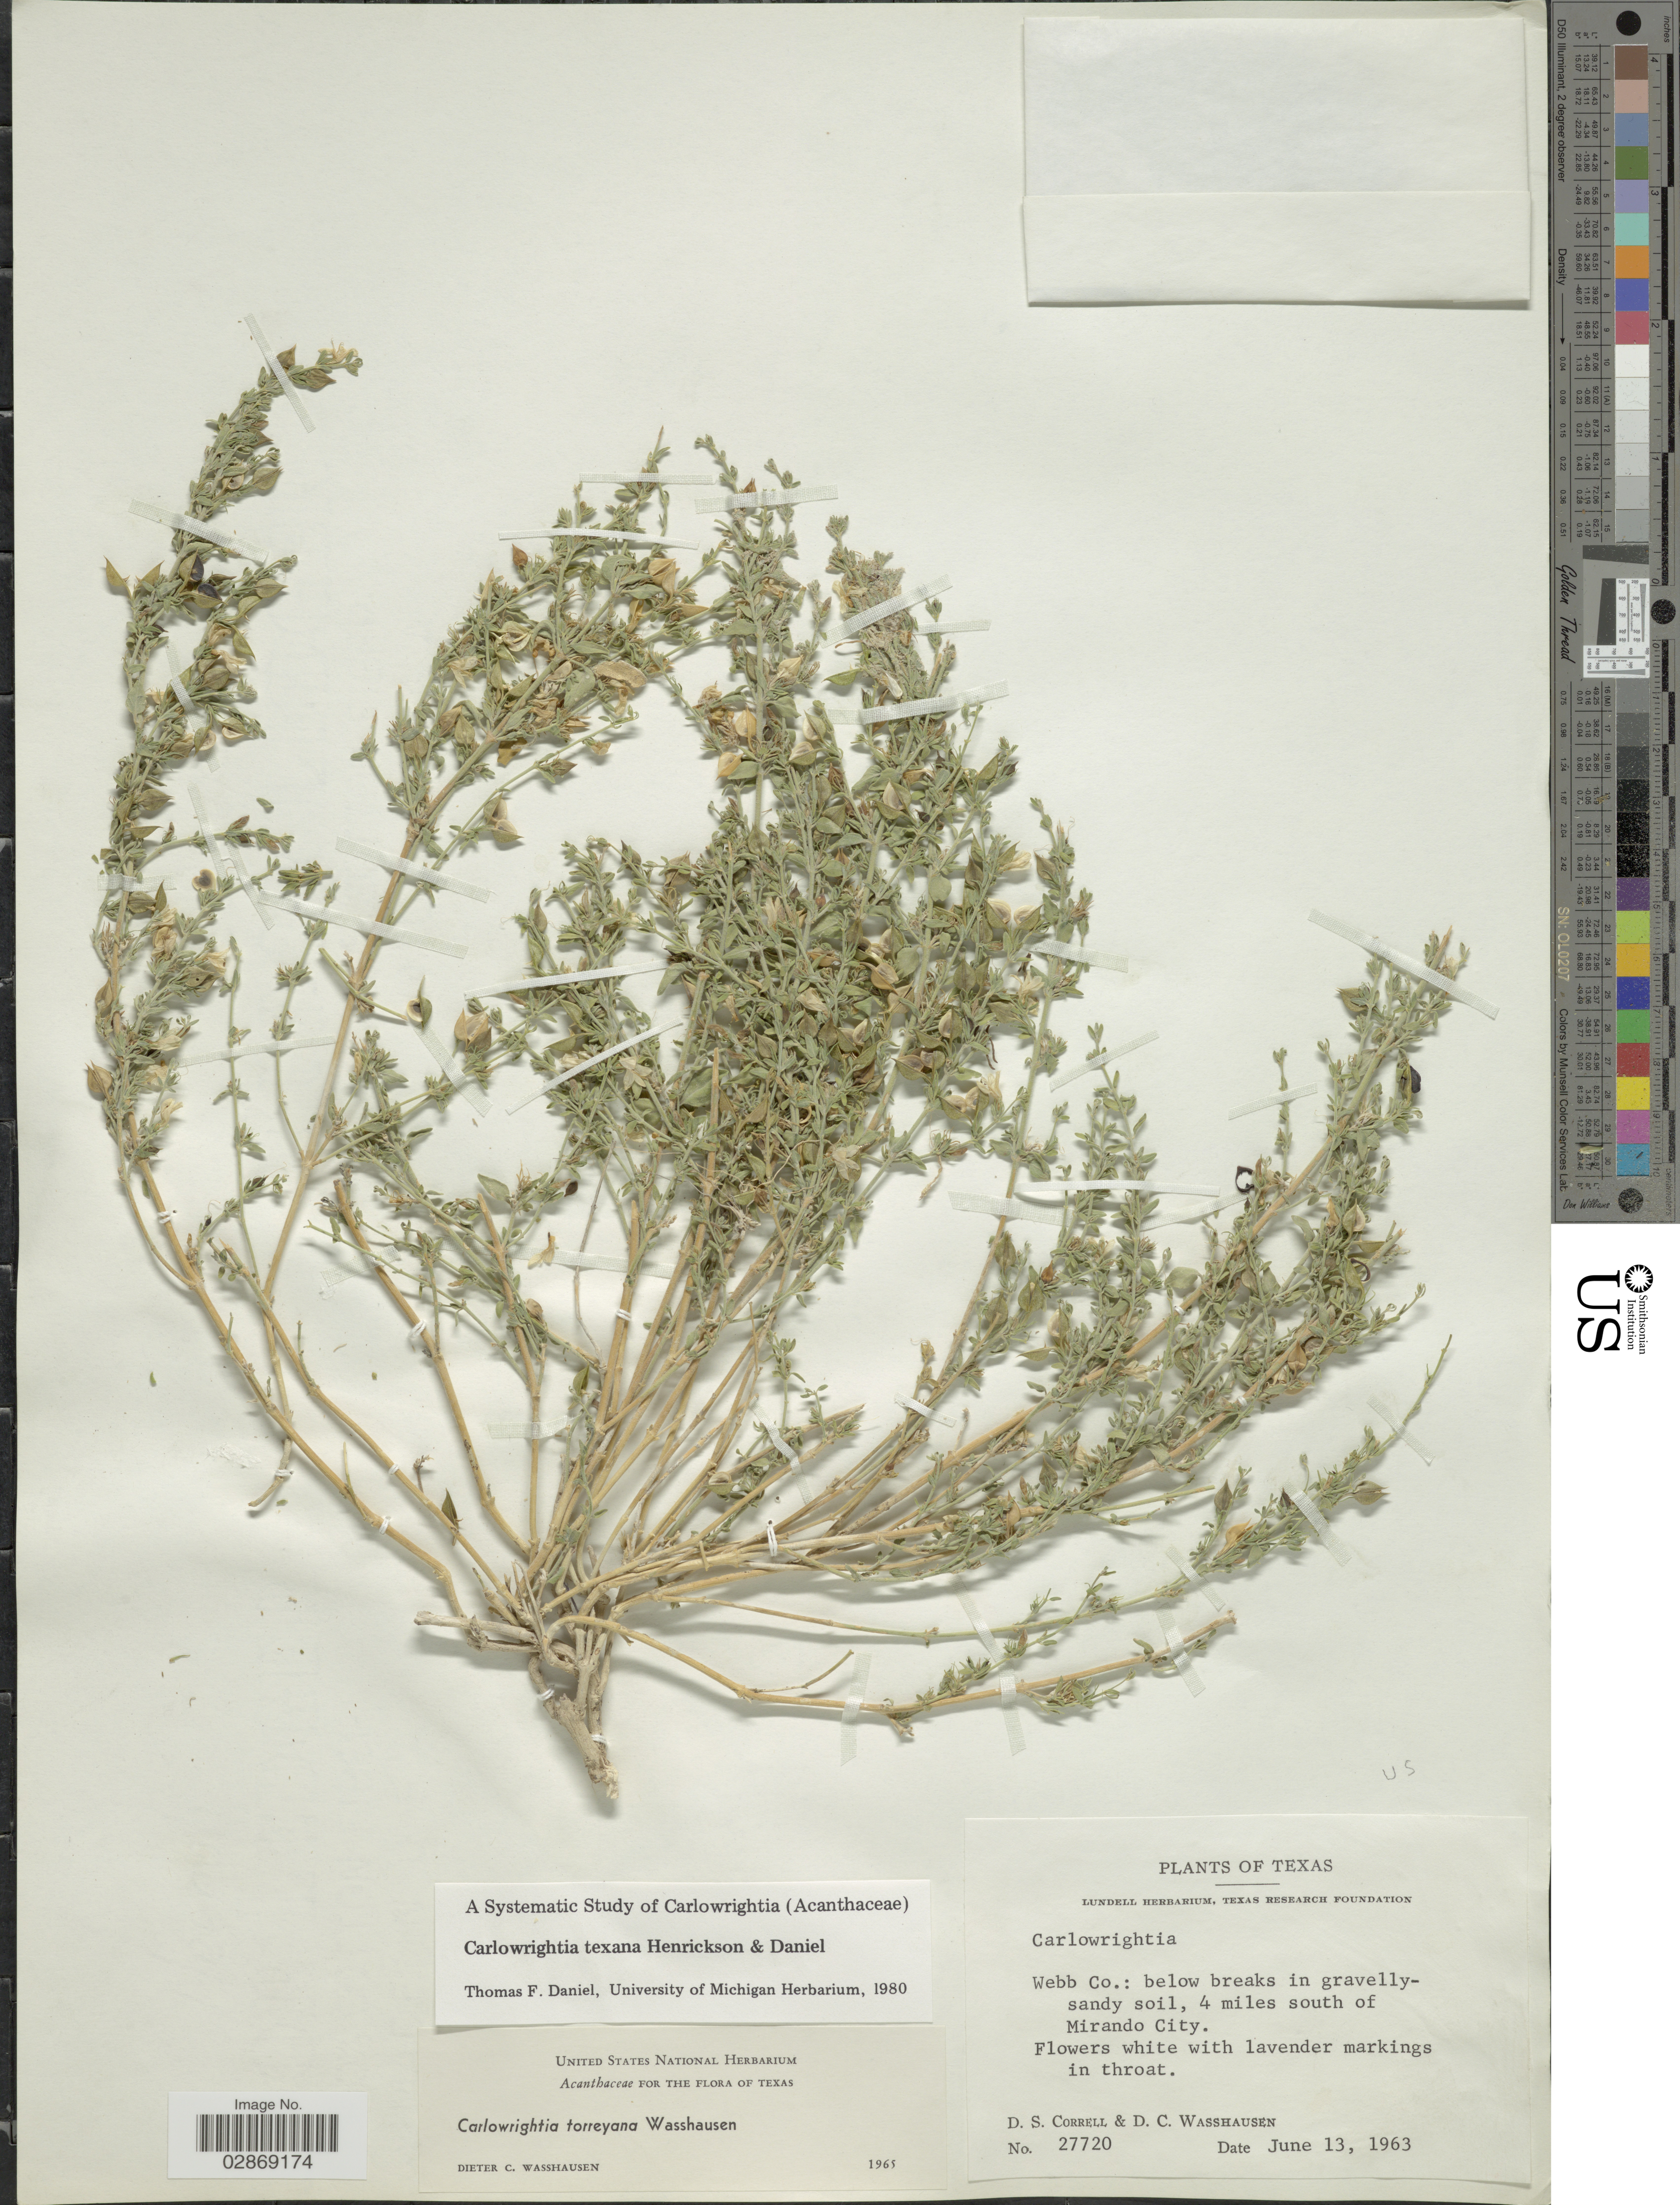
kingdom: Plantae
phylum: Tracheophyta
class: Magnoliopsida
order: Lamiales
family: Acanthaceae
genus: Carlowrightia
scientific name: Carlowrightia texana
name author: Henrickson & T.F. Daniel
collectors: D. S. Correll & D. C. Wasshausen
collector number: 27720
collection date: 1963-06-13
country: United States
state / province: Texas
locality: Webb Co.: 4 miles south of Mirando City.